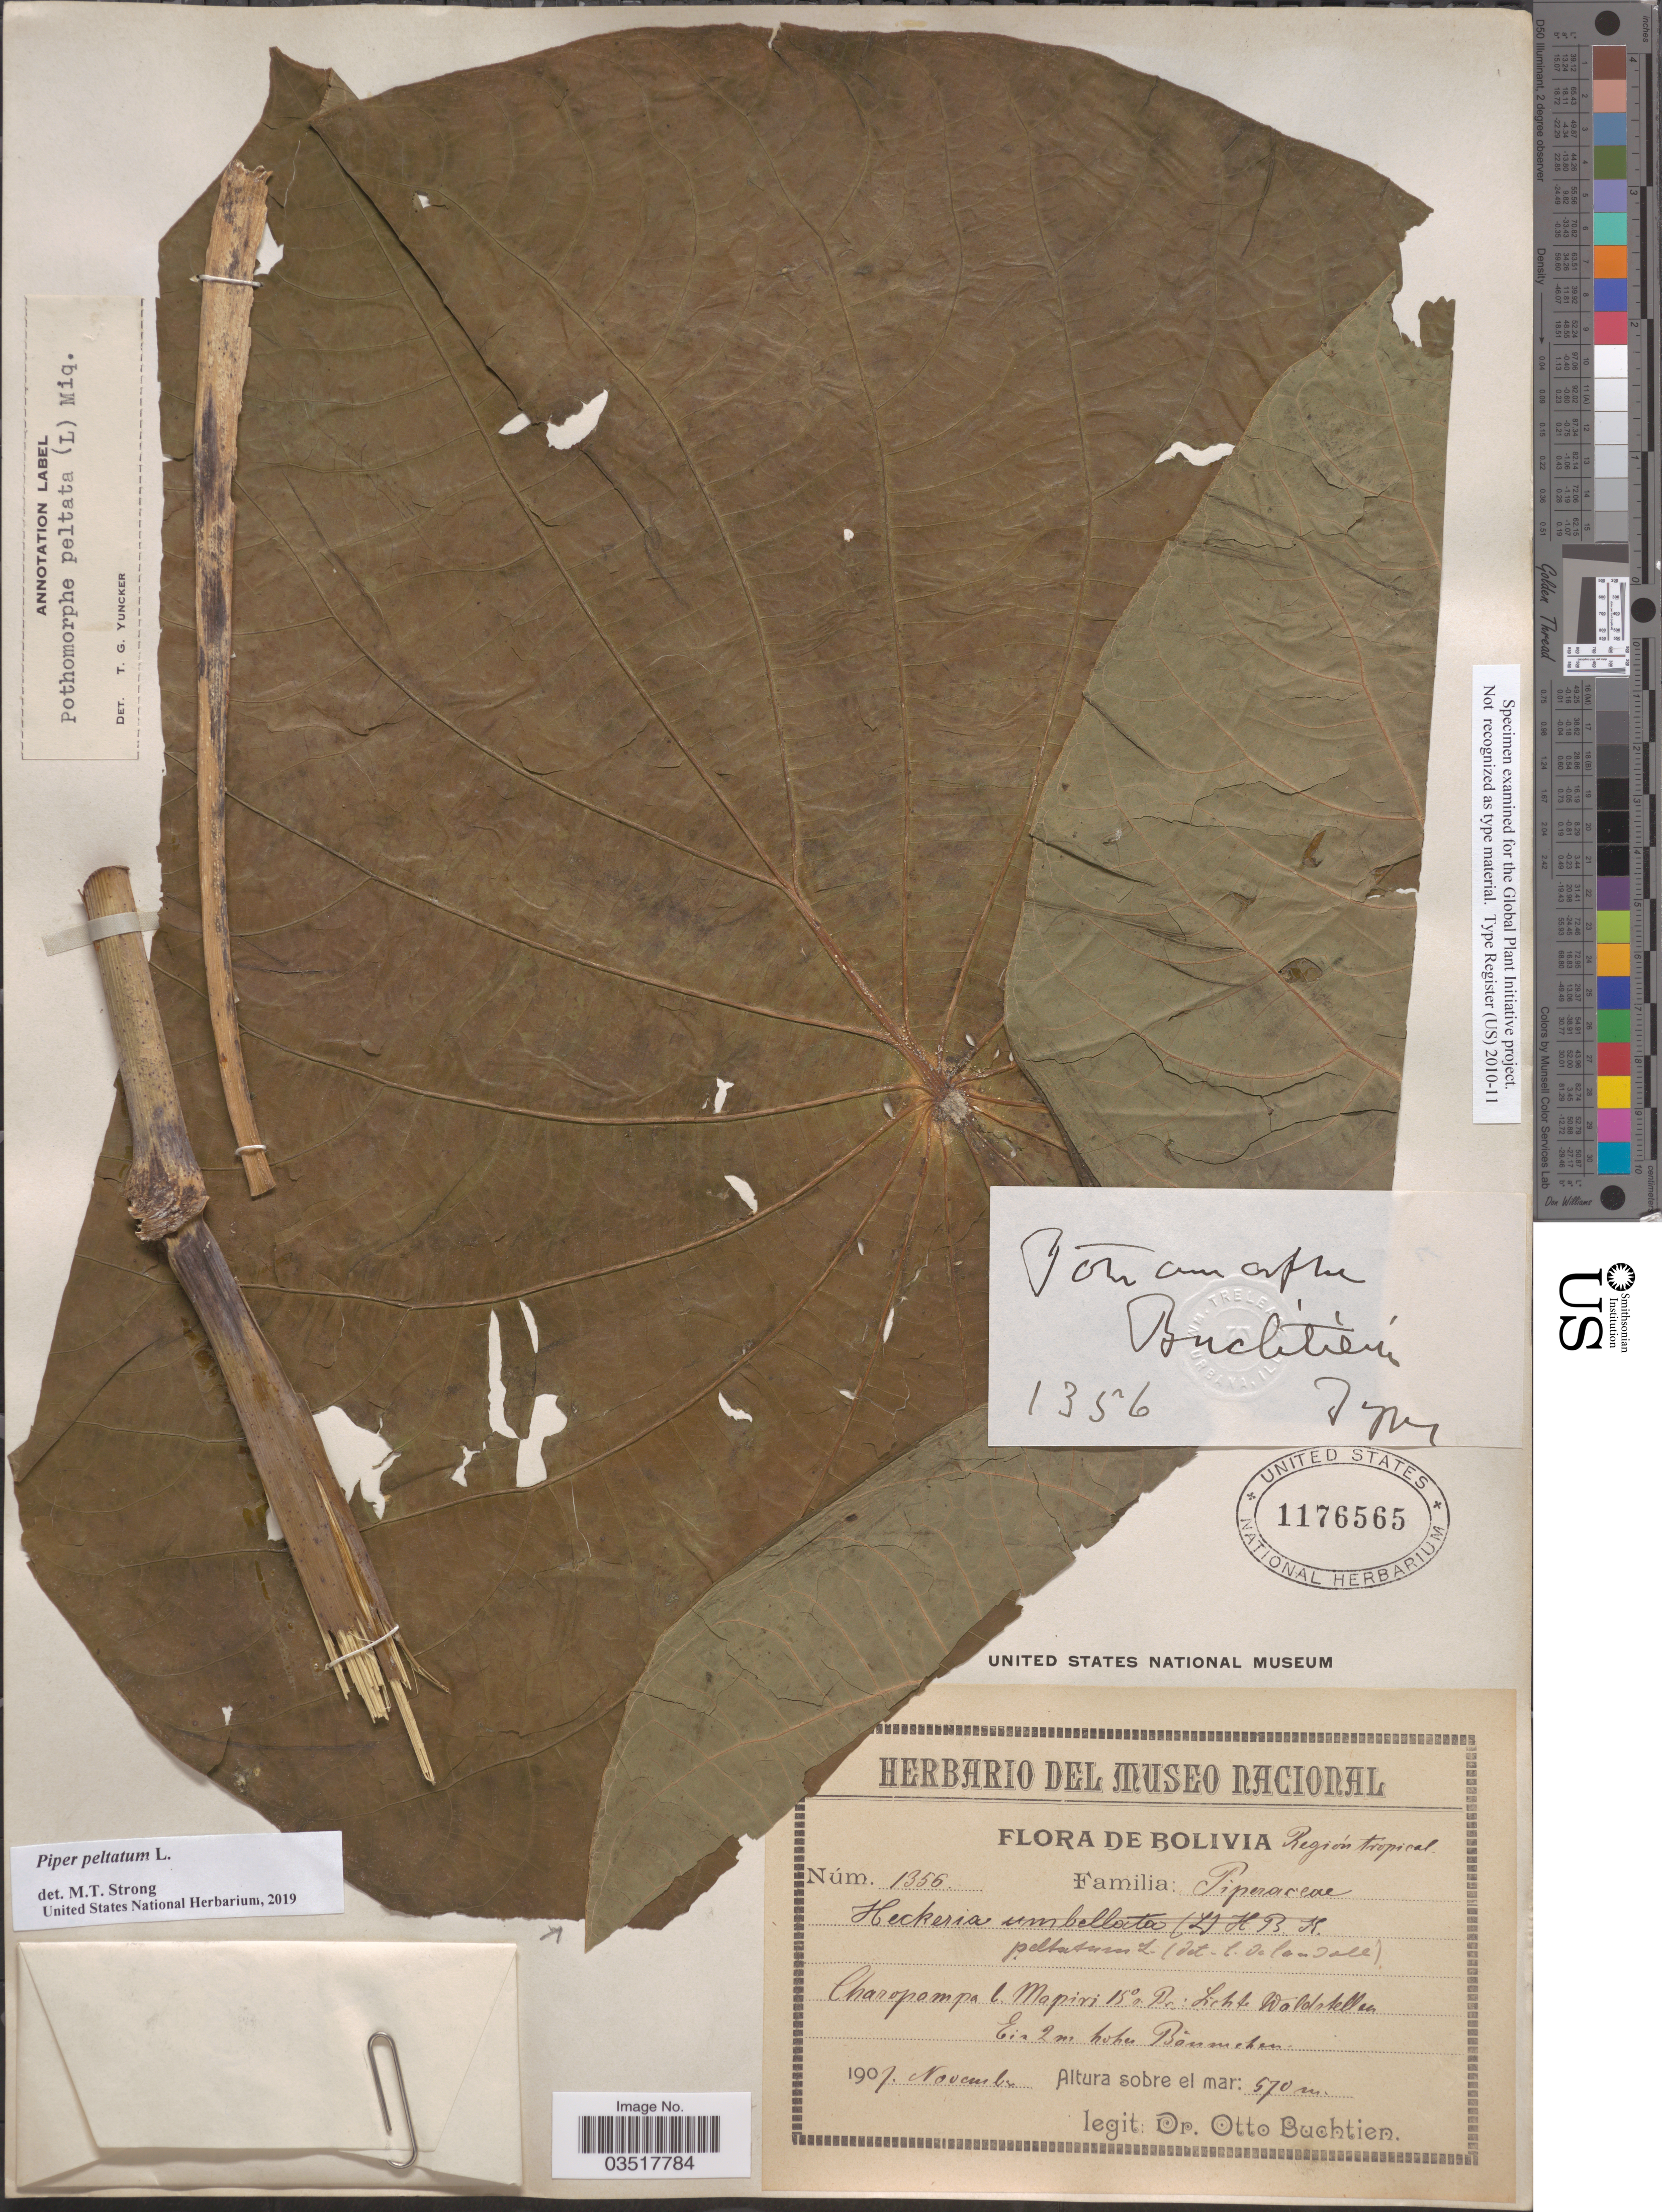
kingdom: Plantae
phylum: Tracheophyta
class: Magnoliopsida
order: Piperales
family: Piperaceae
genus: Piper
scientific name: Piper peltatum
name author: L.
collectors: O. Buchtien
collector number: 1356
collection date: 1907-11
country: Bolivia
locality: Región tropical. Charopompa b. Mapiri.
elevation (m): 570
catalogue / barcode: US 1176565